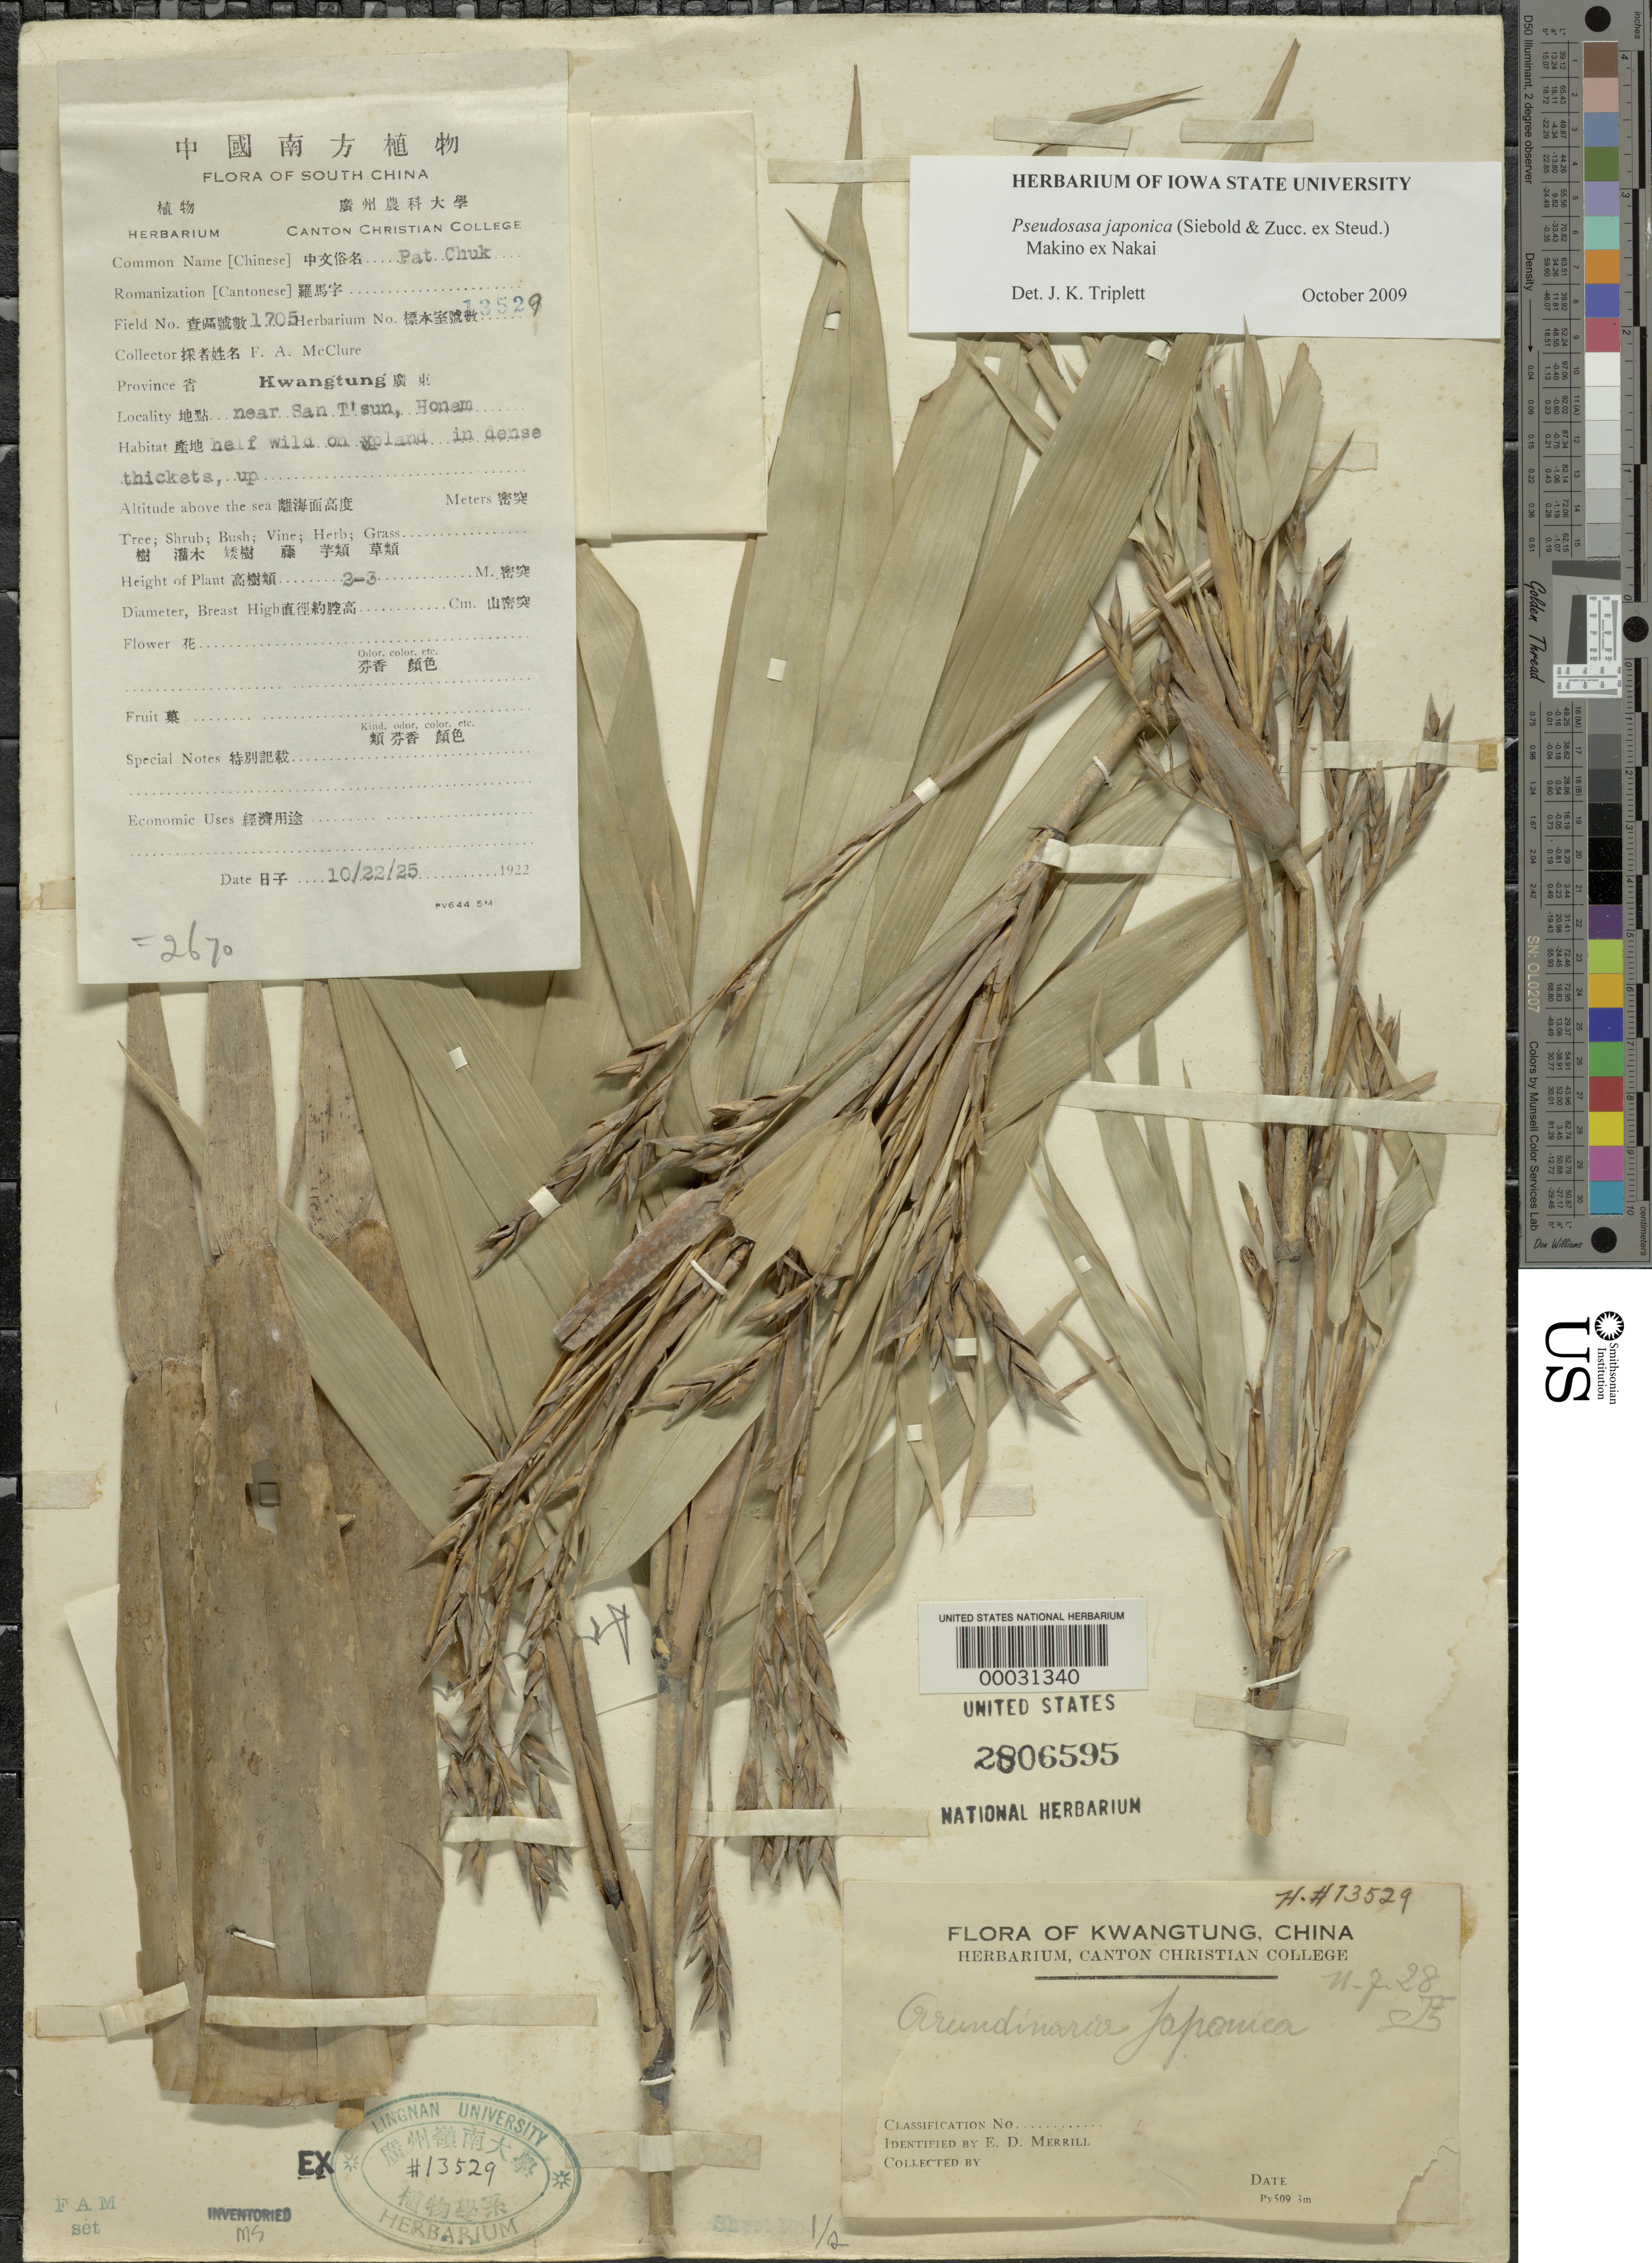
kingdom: Plantae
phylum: Tracheophyta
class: Liliopsida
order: Poales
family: Poaceae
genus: Pseudosasa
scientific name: Pseudosasa japonica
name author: (Siebold & Zucc. ex Steud.) Makino ex Nakai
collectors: F. A. McClure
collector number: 1705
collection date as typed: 22 Oct 1925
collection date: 1925-10-22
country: China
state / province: Guangdong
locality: Near San T'sun, Honam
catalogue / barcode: US 2806595